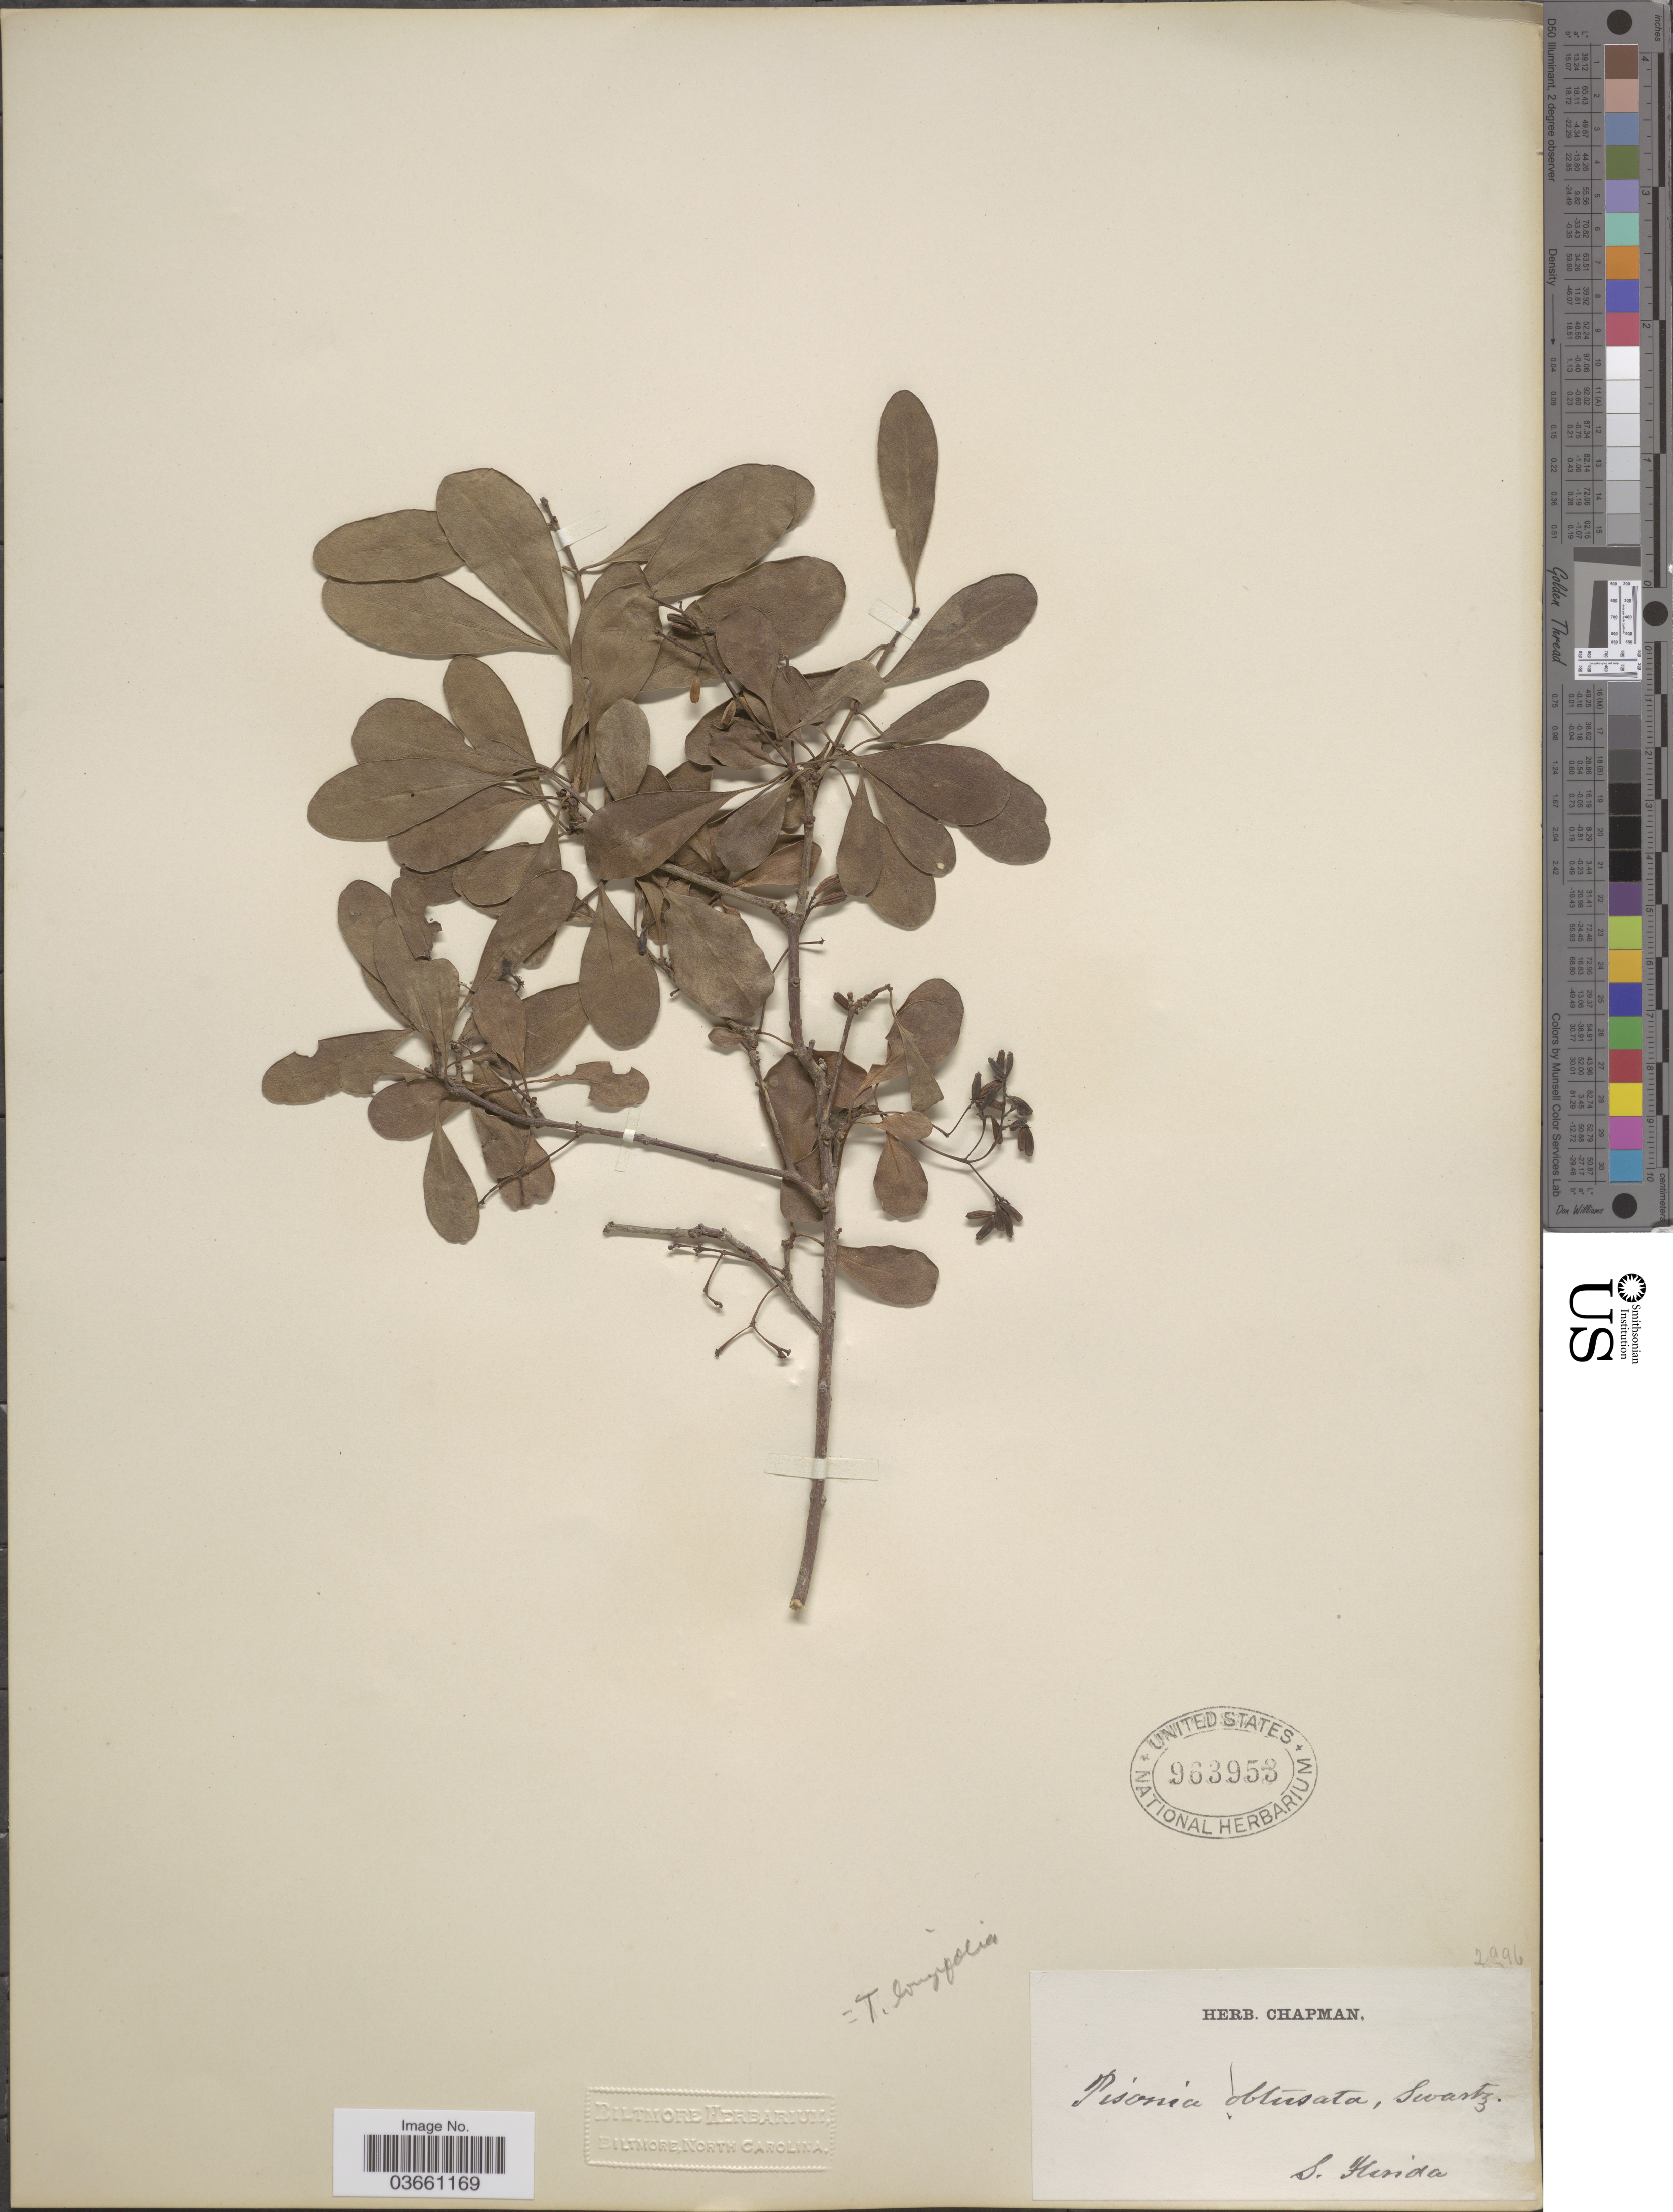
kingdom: Plantae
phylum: Tracheophyta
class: Magnoliopsida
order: Caryophyllales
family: Nyctaginaceae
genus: Guapira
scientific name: Guapira discolor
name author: (Spreng.) Little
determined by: Strong, Mark T., (BOT), Smithsonian Institution - National Museum of Natural History (UNITED STATES)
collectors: ex herb. Chapman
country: United States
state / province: Florida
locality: S. Florida.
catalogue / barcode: US 963953